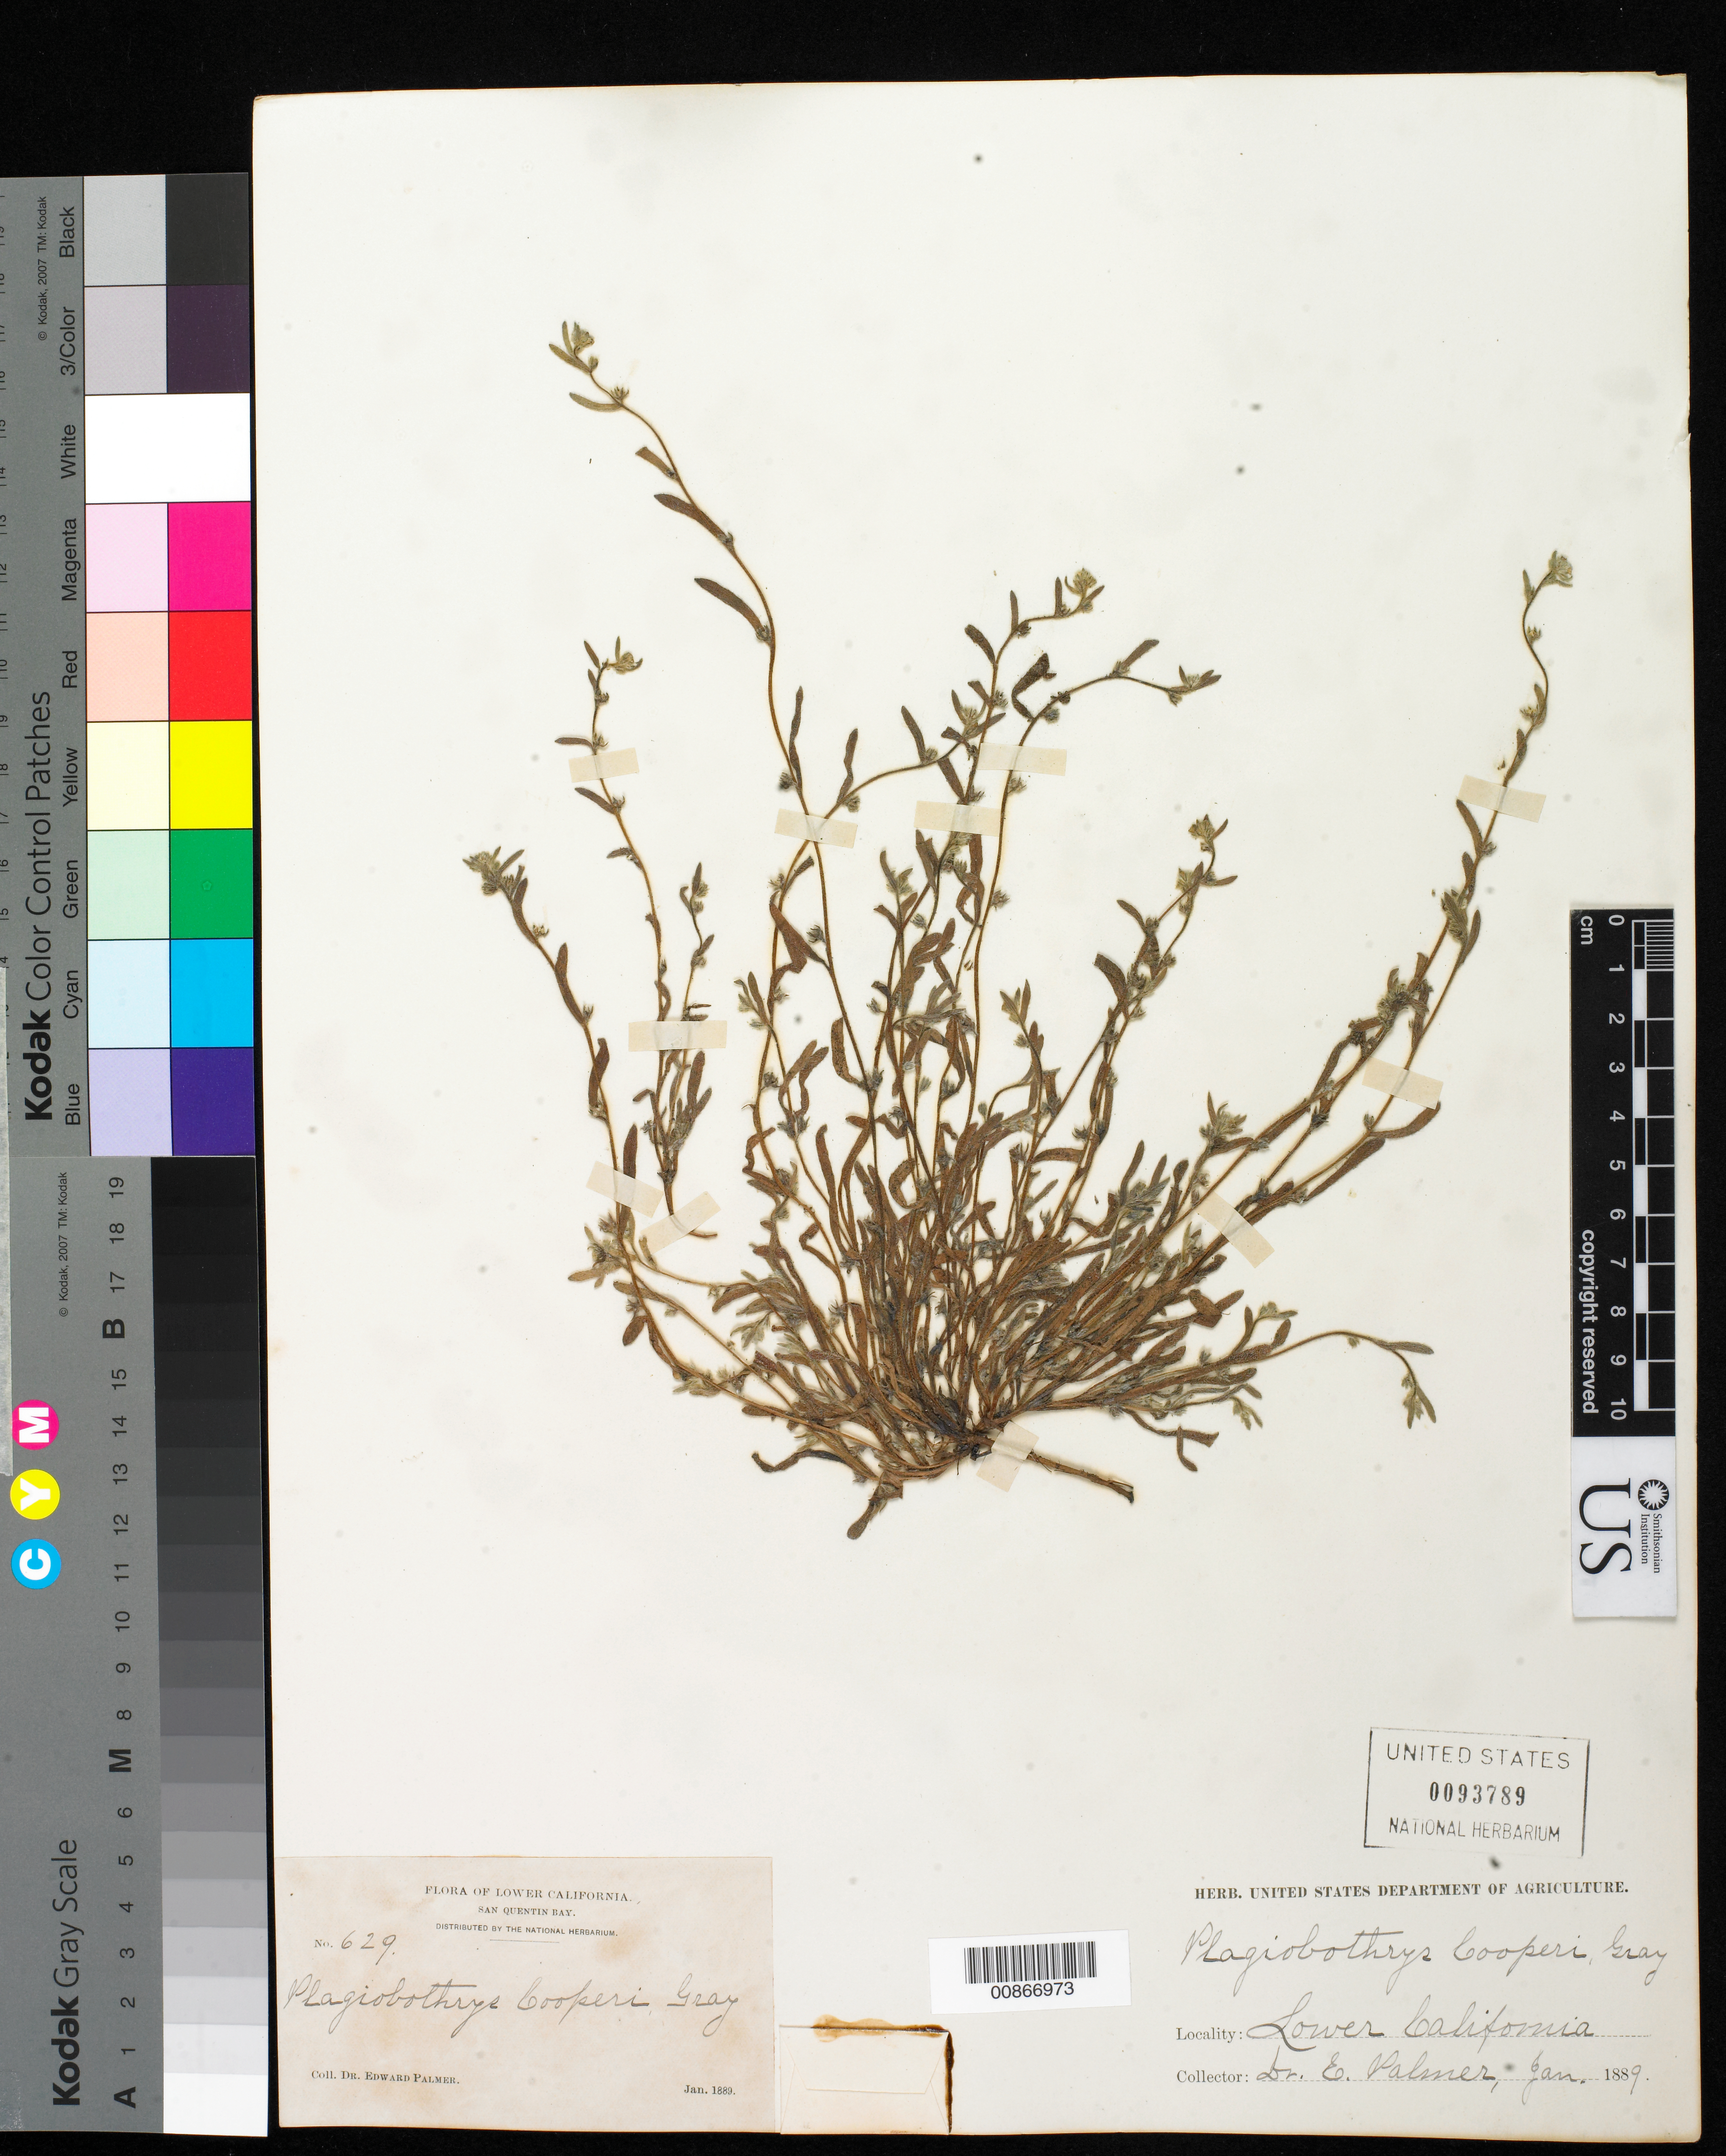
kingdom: Plantae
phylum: Tracheophyta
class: Magnoliopsida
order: Boraginales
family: Boraginaceae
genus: Plagiobothrys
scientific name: Plagiobothrys cooperi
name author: A. Gray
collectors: E. Palmer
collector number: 629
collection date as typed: Jan 1889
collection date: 1889-01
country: Mexico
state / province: Baja California Norte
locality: San Quentin Bay. Baja California.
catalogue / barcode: US 93789